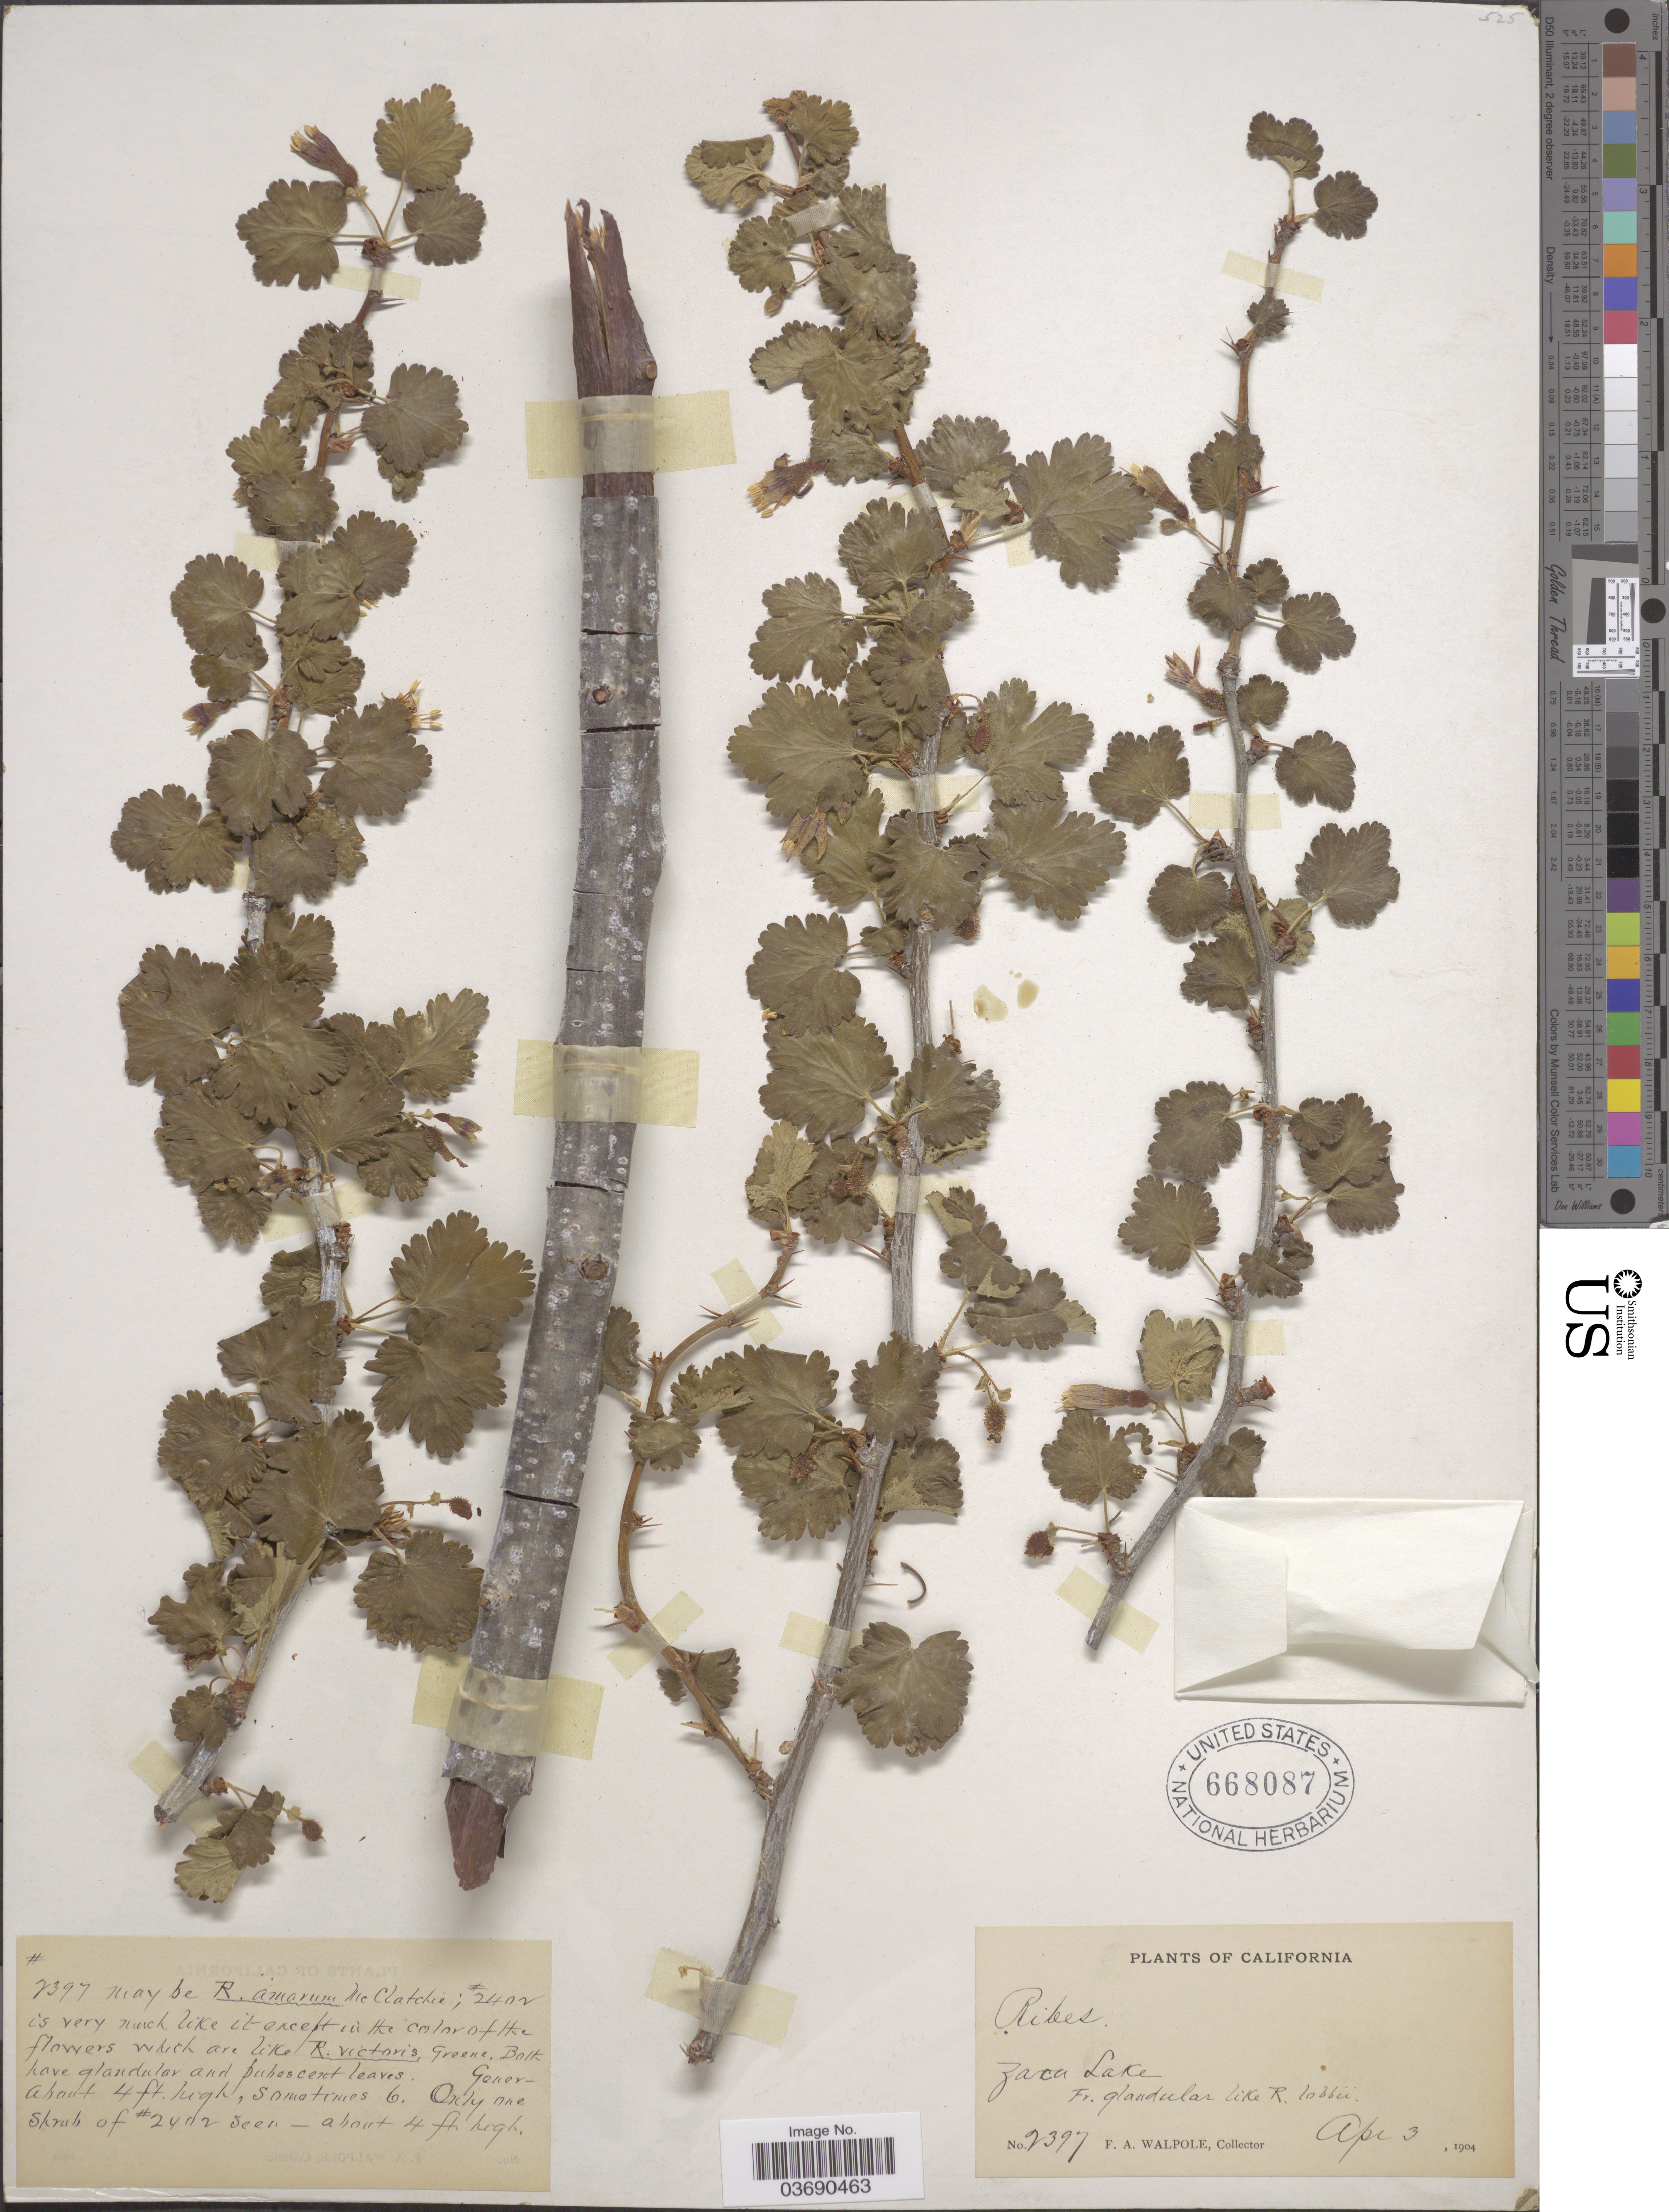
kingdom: Plantae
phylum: Tracheophyta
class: Magnoliopsida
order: Saxifragales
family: Grossulariaceae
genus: Ribes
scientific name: Ribes amarum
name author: McClatchie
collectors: F. Walpole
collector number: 2397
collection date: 1904-04-03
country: United States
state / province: California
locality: Zaca Lake.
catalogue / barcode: US 668087